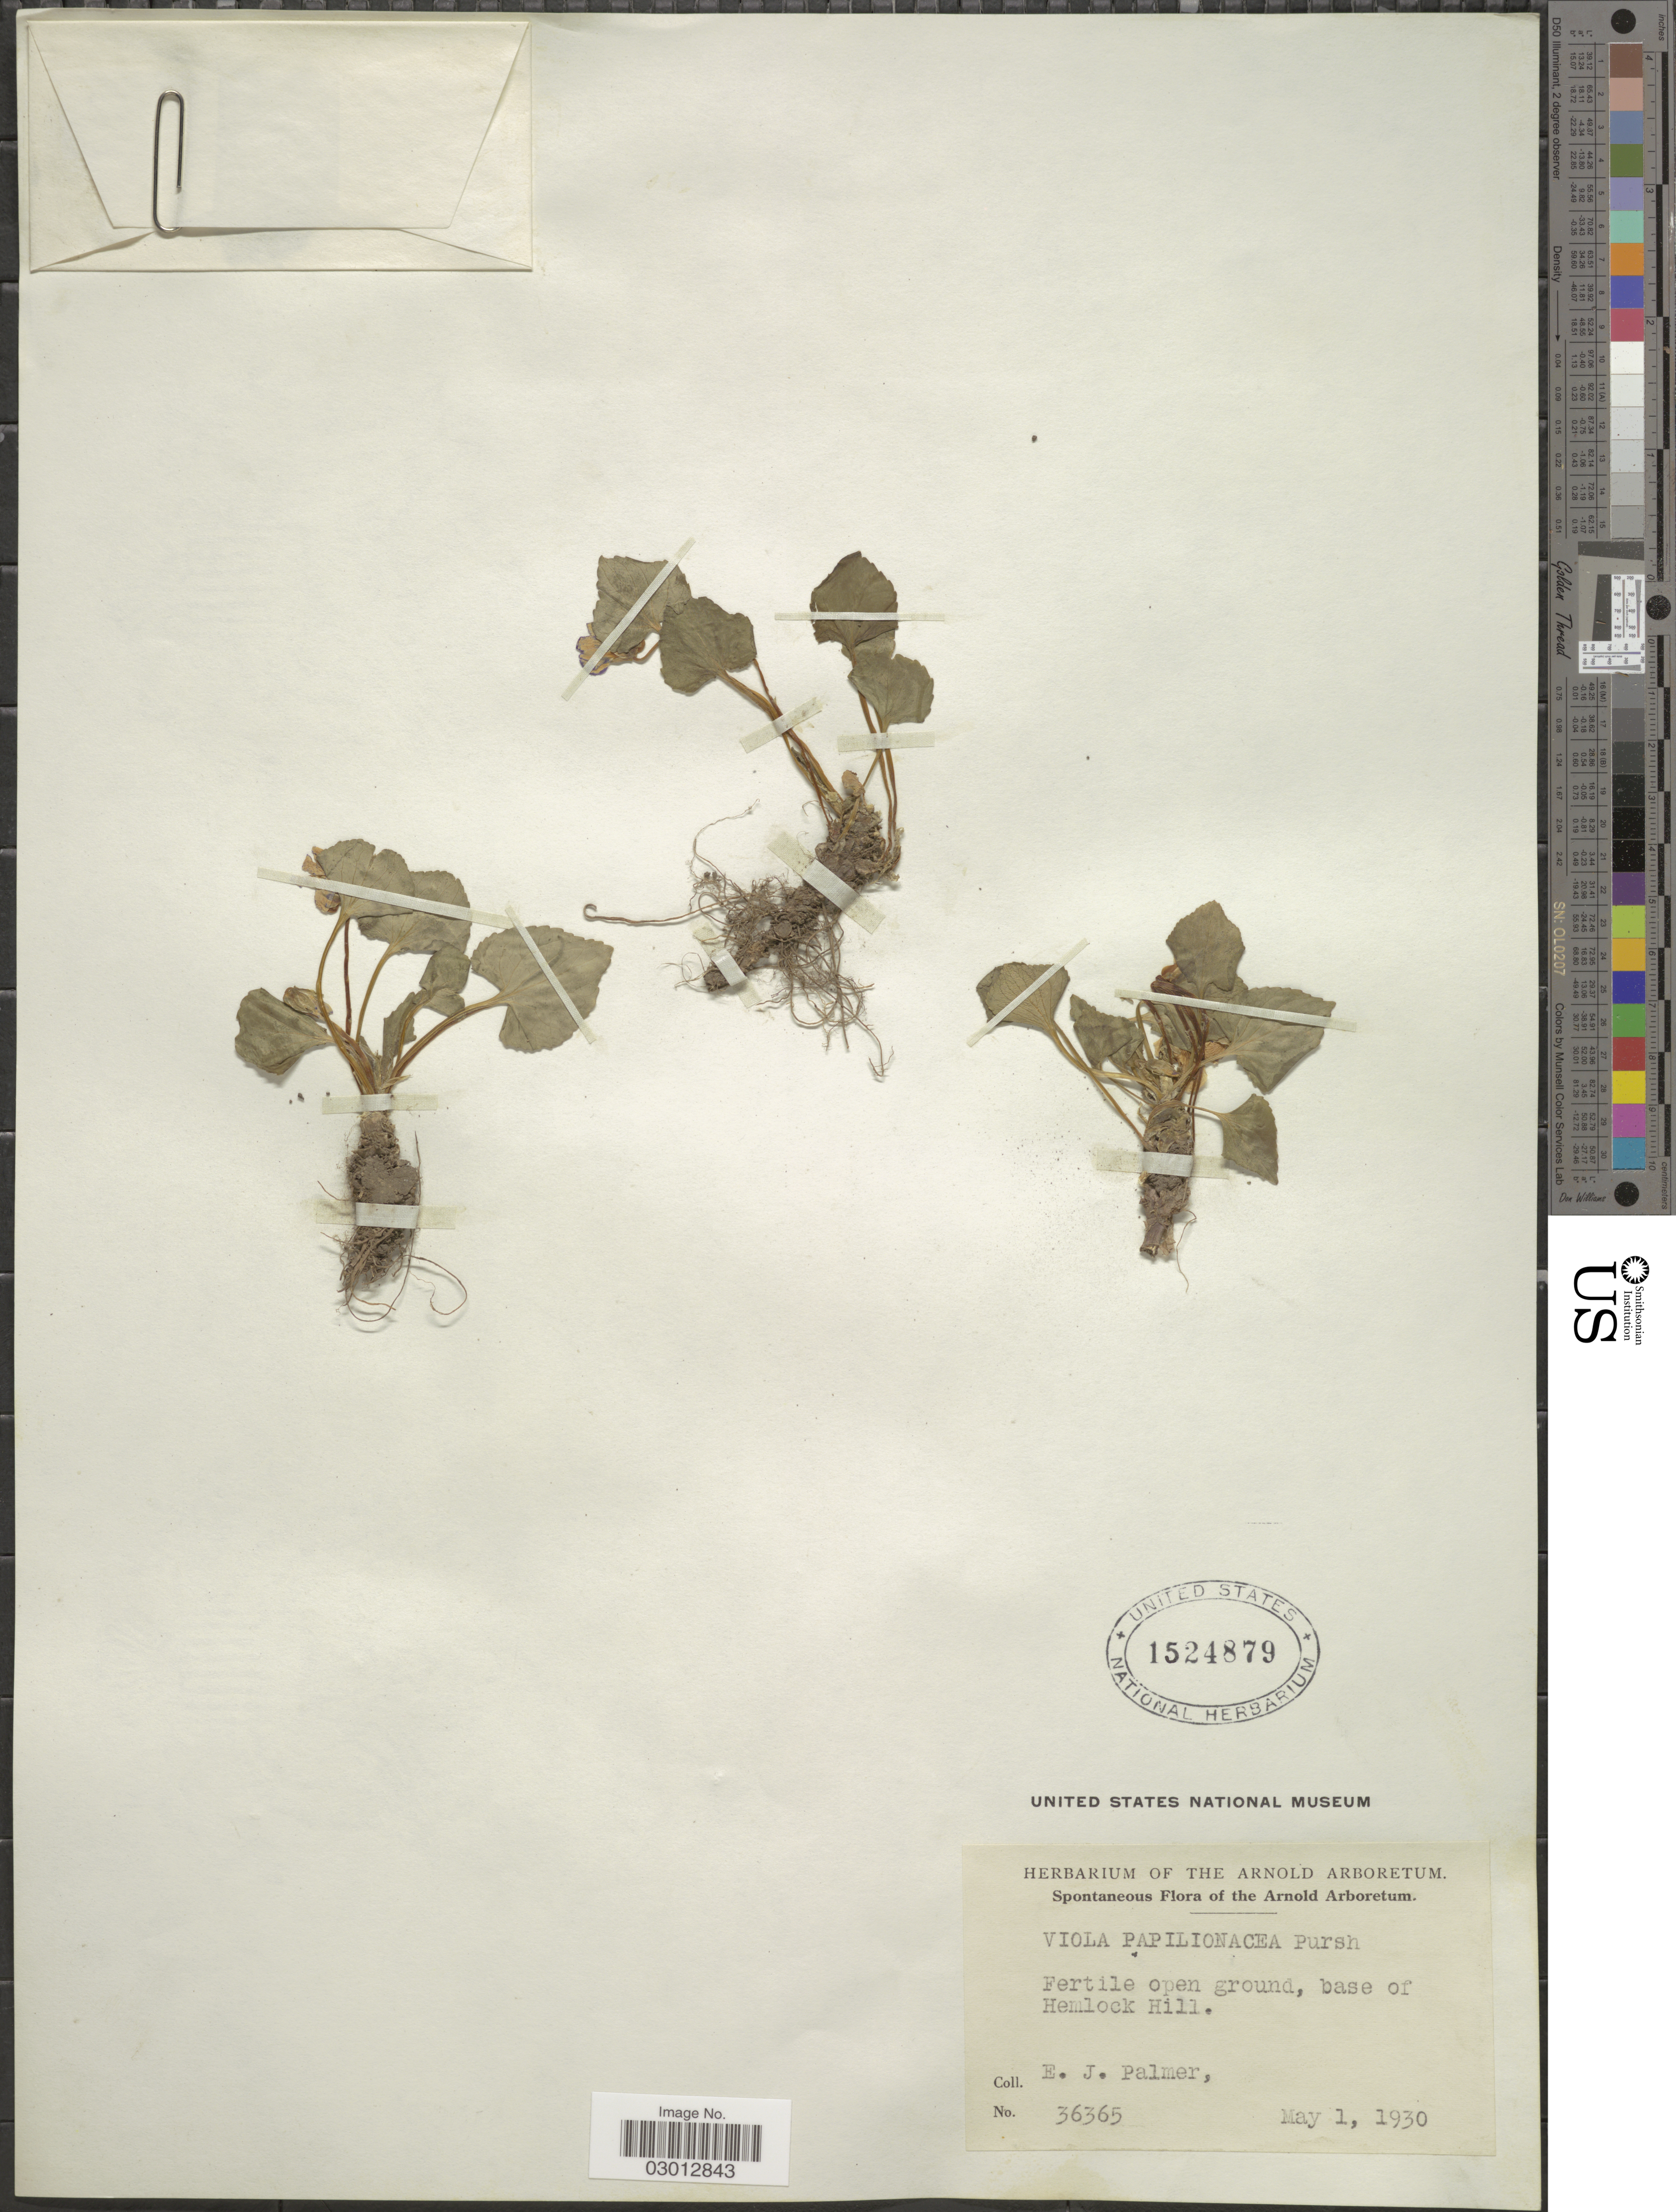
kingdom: Plantae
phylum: Tracheophyta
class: Magnoliopsida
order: Malpighiales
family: Violaceae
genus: Viola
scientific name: Viola papilionacea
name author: Pursh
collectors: E. J. Palmer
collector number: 36365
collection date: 1930-05-01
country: United States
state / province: Massachusetts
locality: Base of Hemlock Hill. Arnold Arboretum.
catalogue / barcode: US 1524879